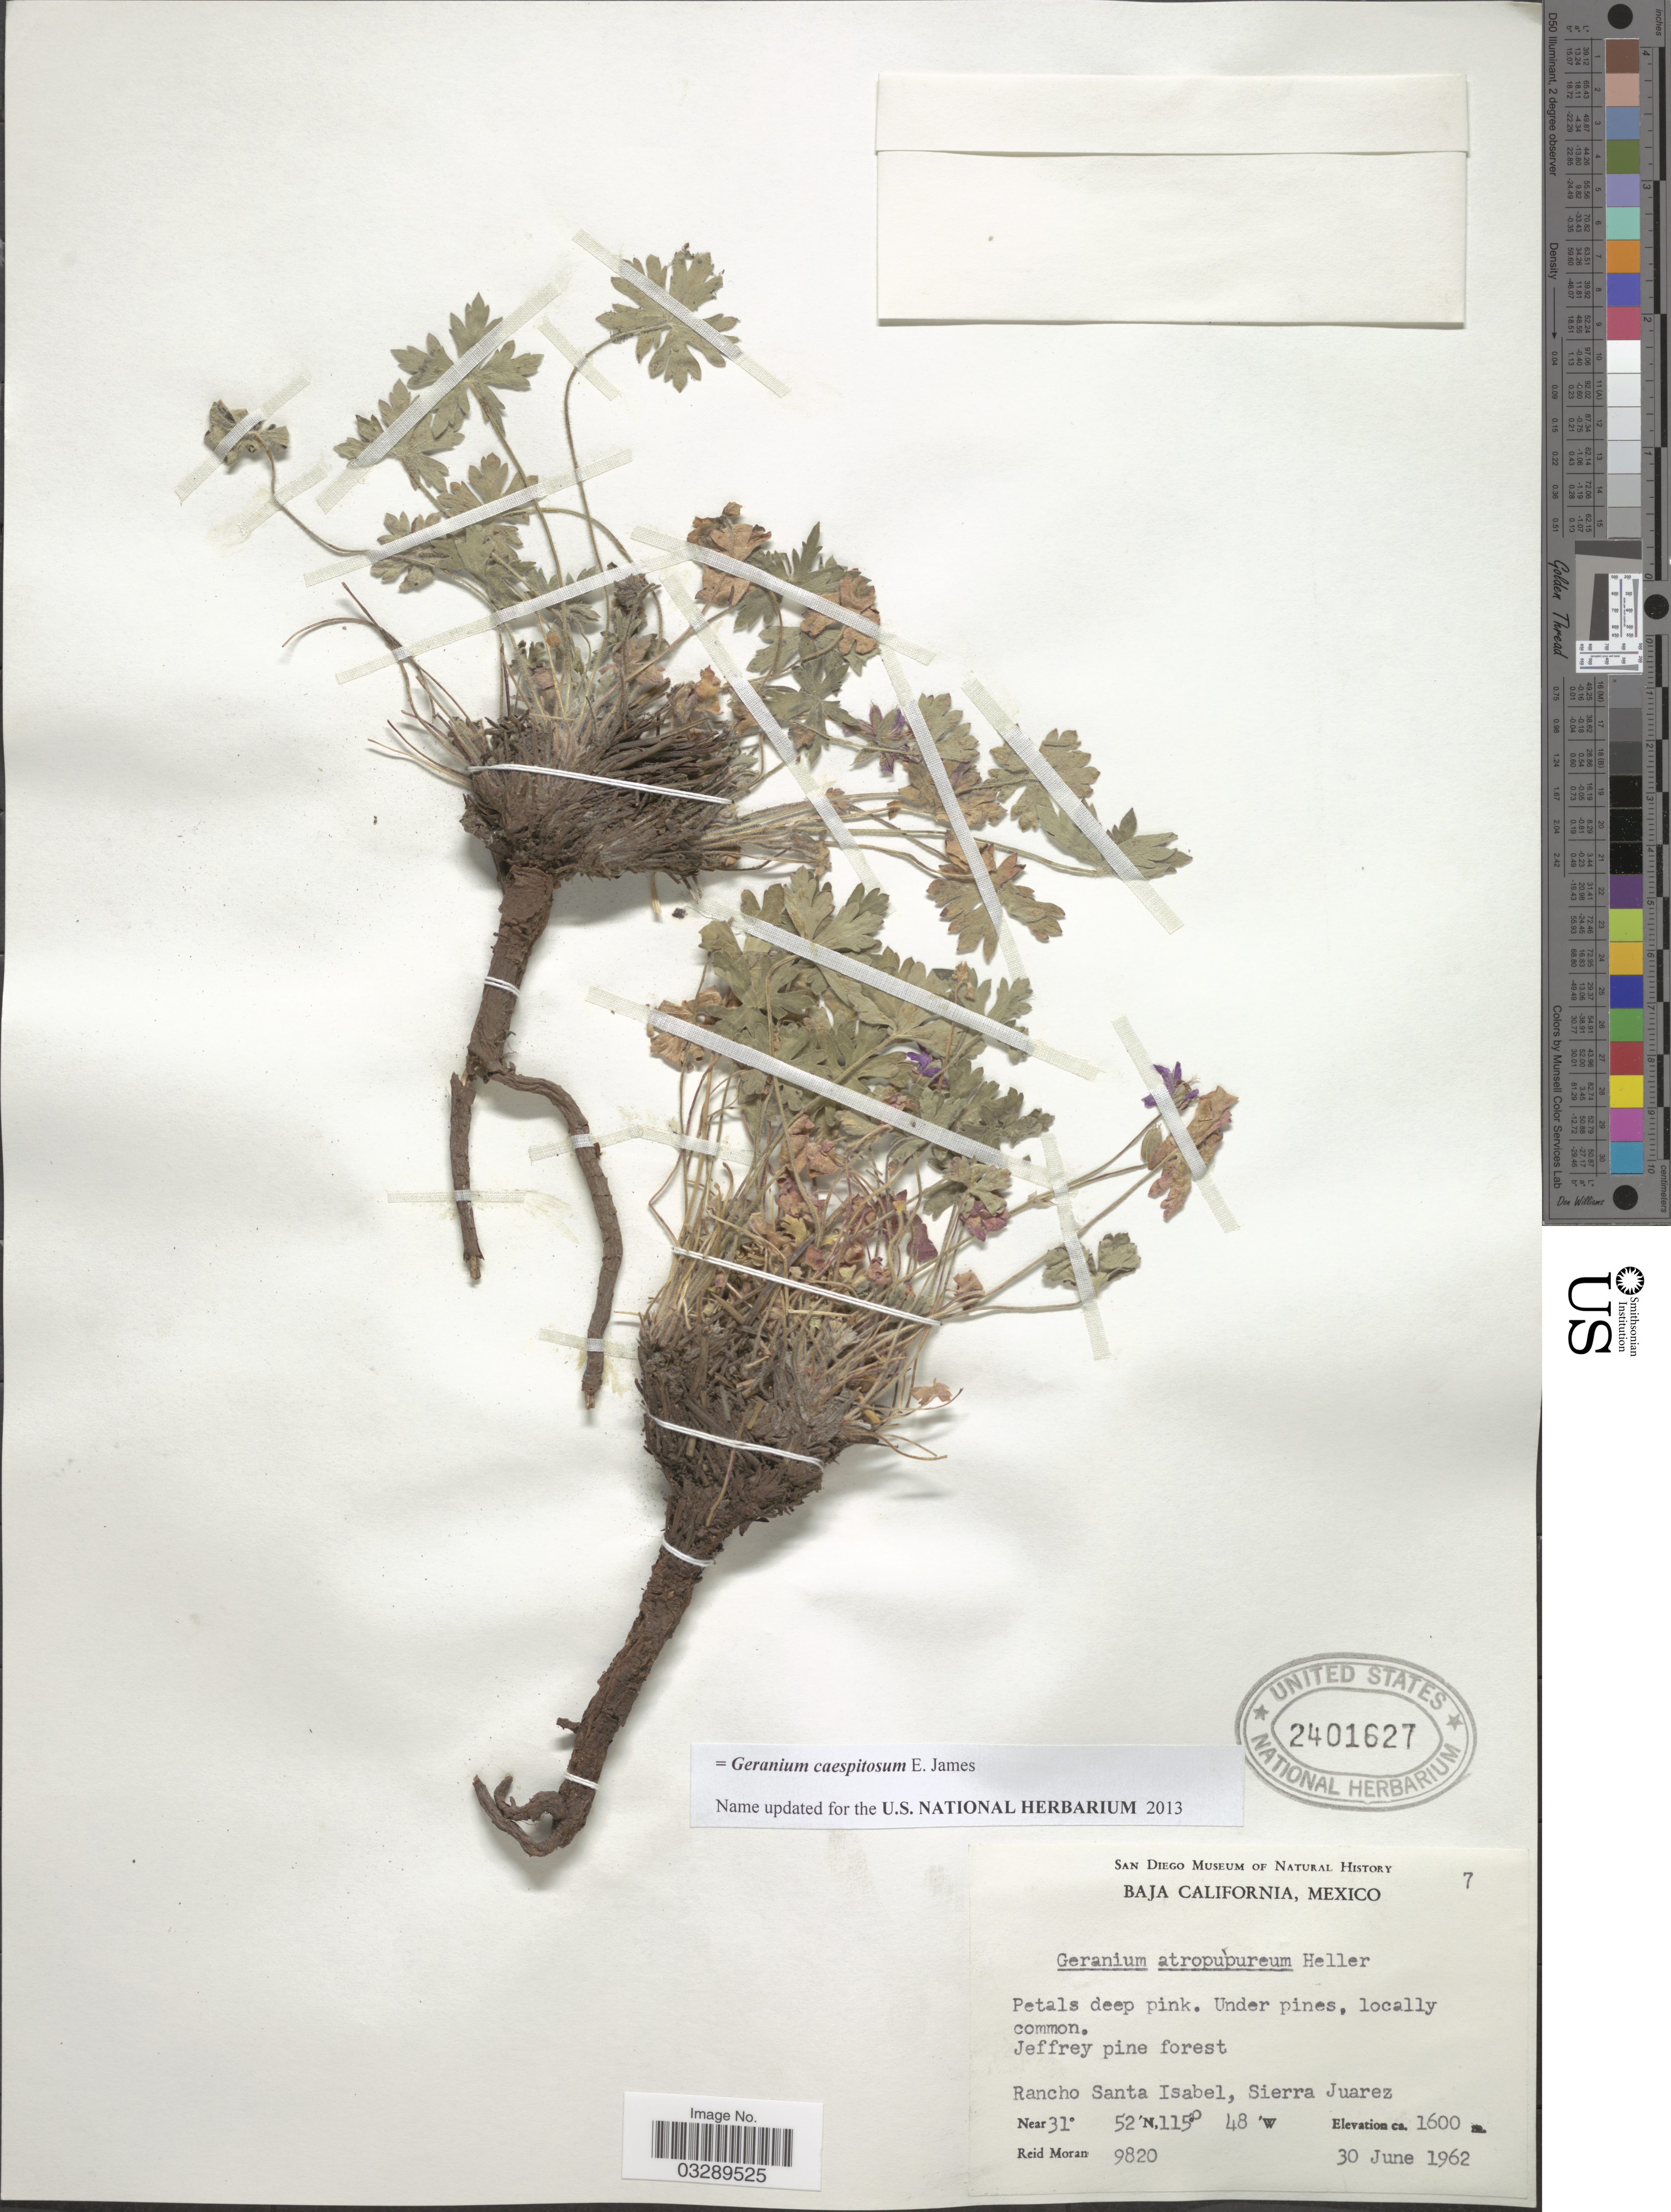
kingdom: Plantae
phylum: Tracheophyta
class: Magnoliopsida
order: Geraniales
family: Geraniaceae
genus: Geranium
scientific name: Geranium caespitosum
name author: E. James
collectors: R. Moran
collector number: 9820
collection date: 1962-06-30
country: Mexico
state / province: Baja California Norte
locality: Jeffrey pine forest. Rancho Santa Isabel, Sierra Juarez.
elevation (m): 1600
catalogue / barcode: US 2401627